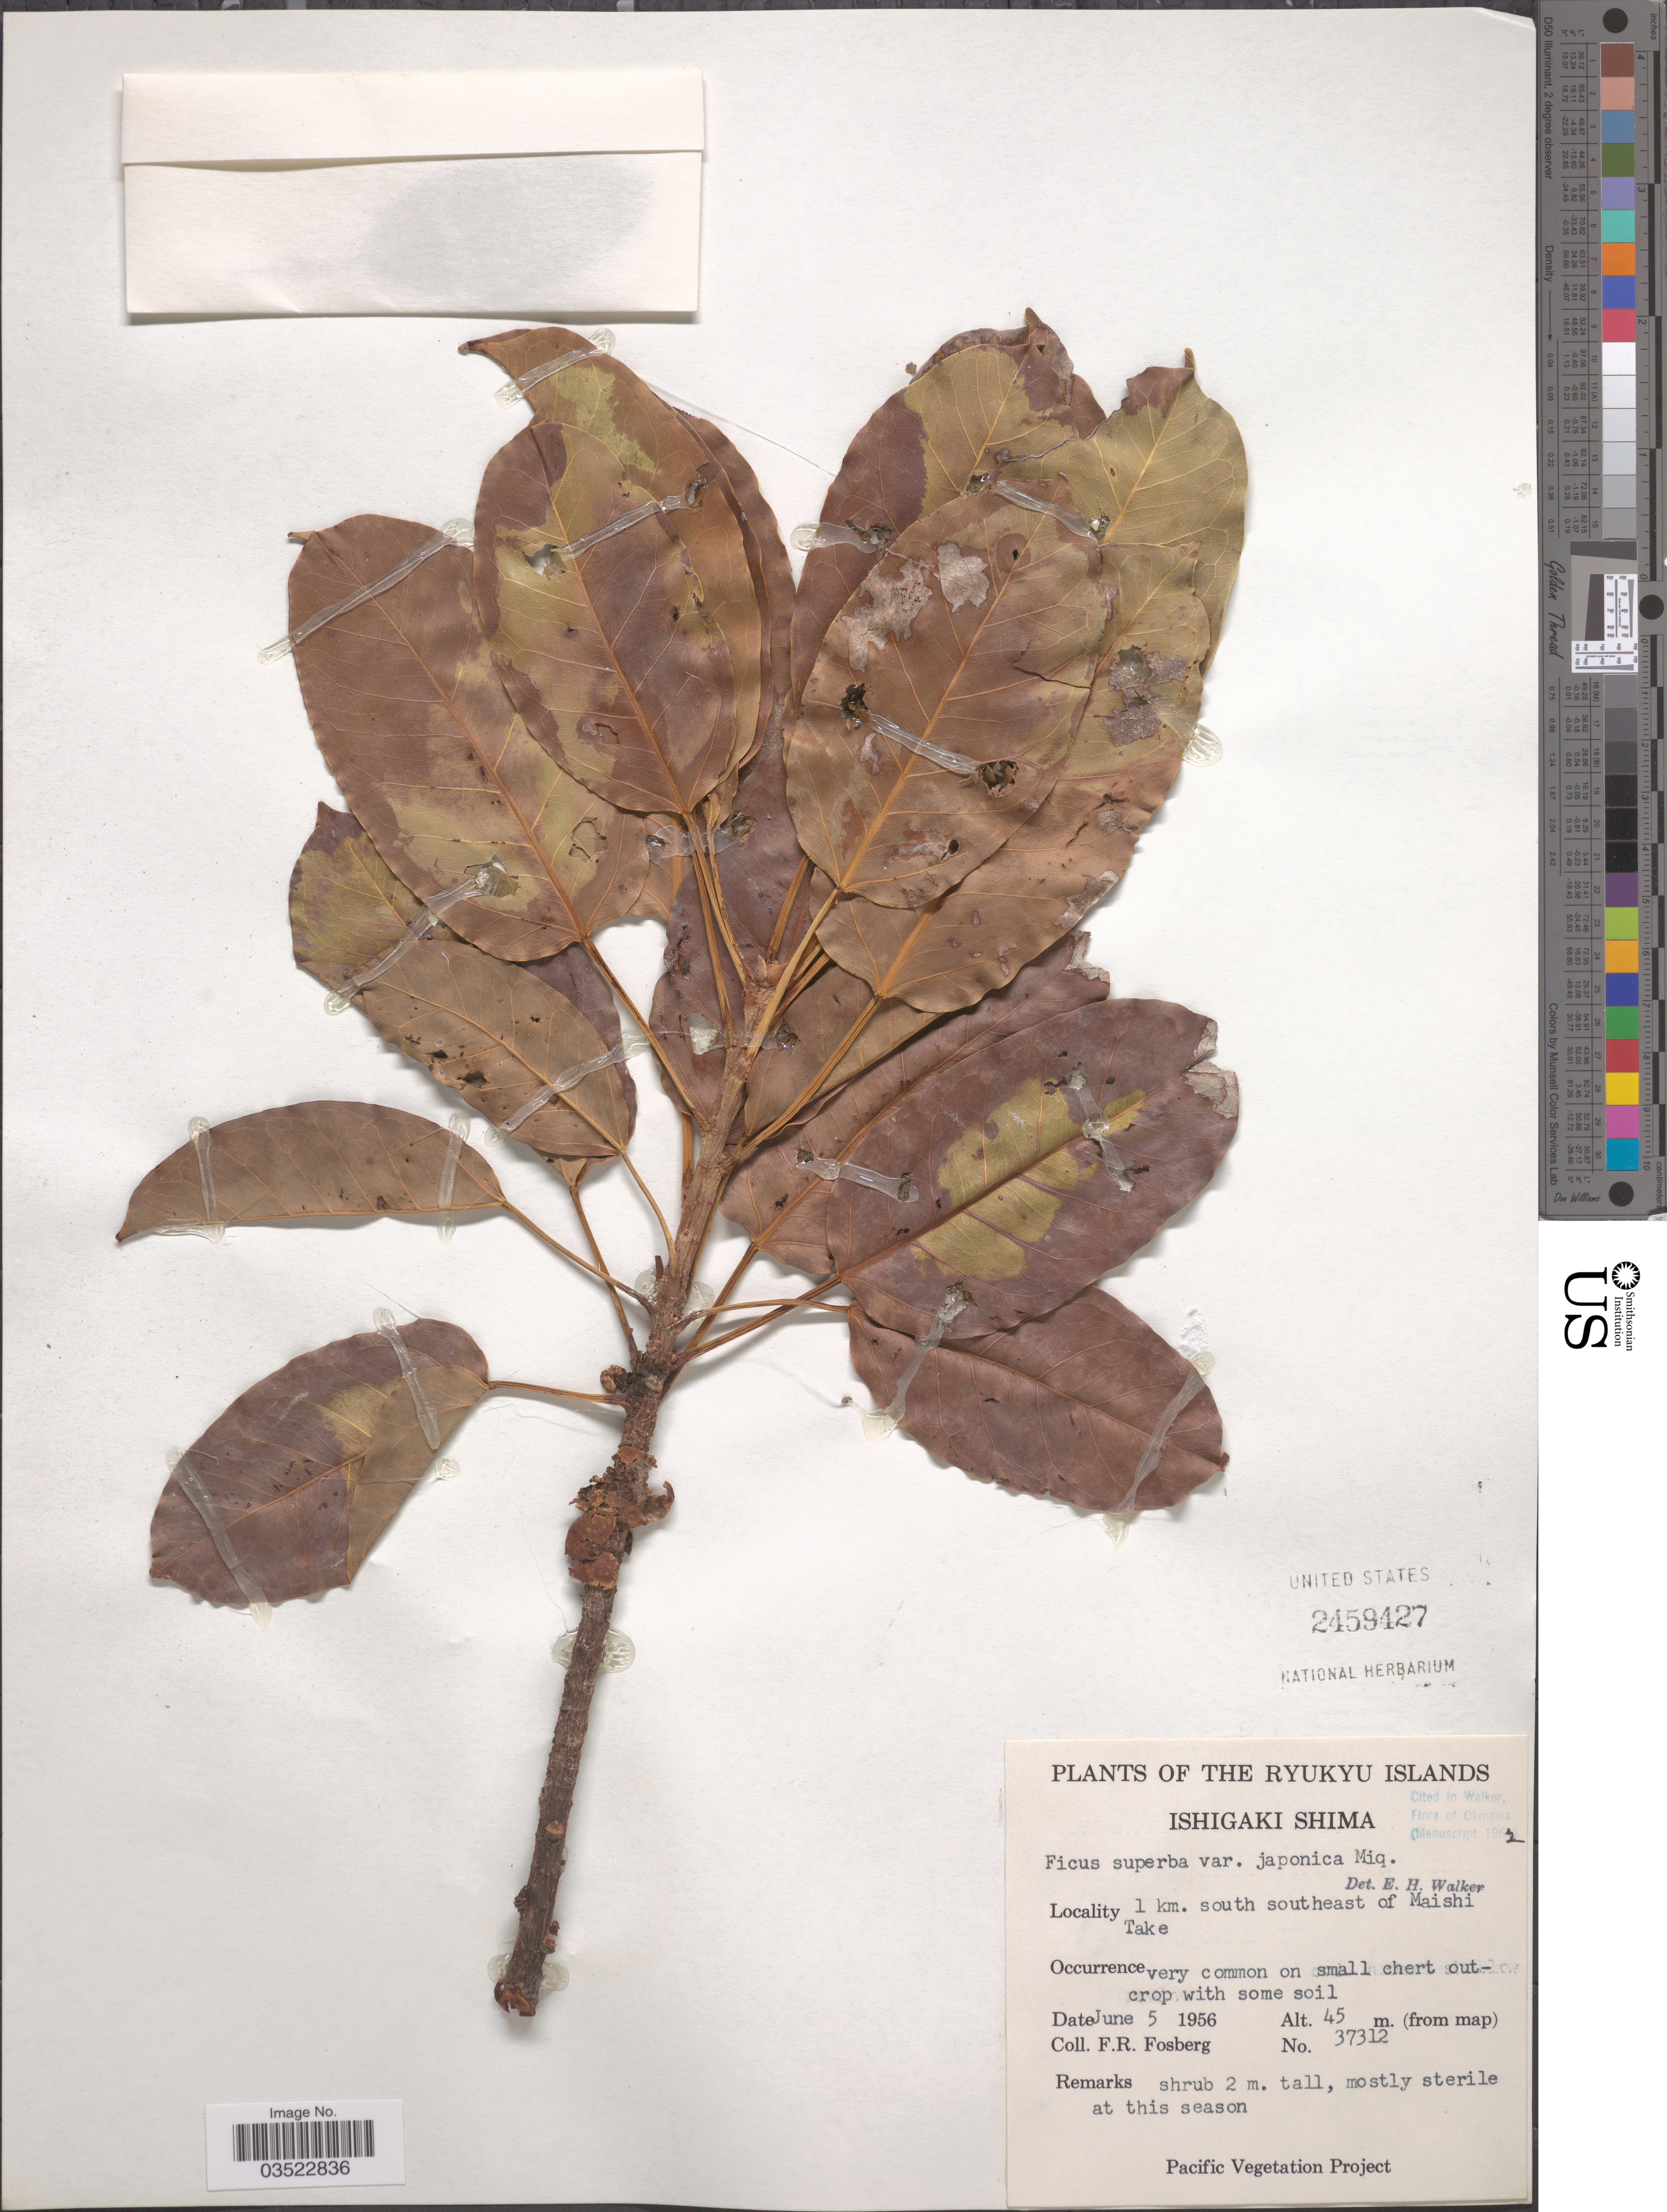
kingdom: Plantae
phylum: Tracheophyta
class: Magnoliopsida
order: Rosales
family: Moraceae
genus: Ficus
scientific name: Ficus superba var. japonica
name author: Miq.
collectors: F. R. Fosberg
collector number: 37312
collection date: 1956-06-05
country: Japan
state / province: Okinawa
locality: Ryukyu Islands. Ishigaki Shima. 1 km. south southeast of Maishi Take.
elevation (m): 45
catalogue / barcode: US 2459427